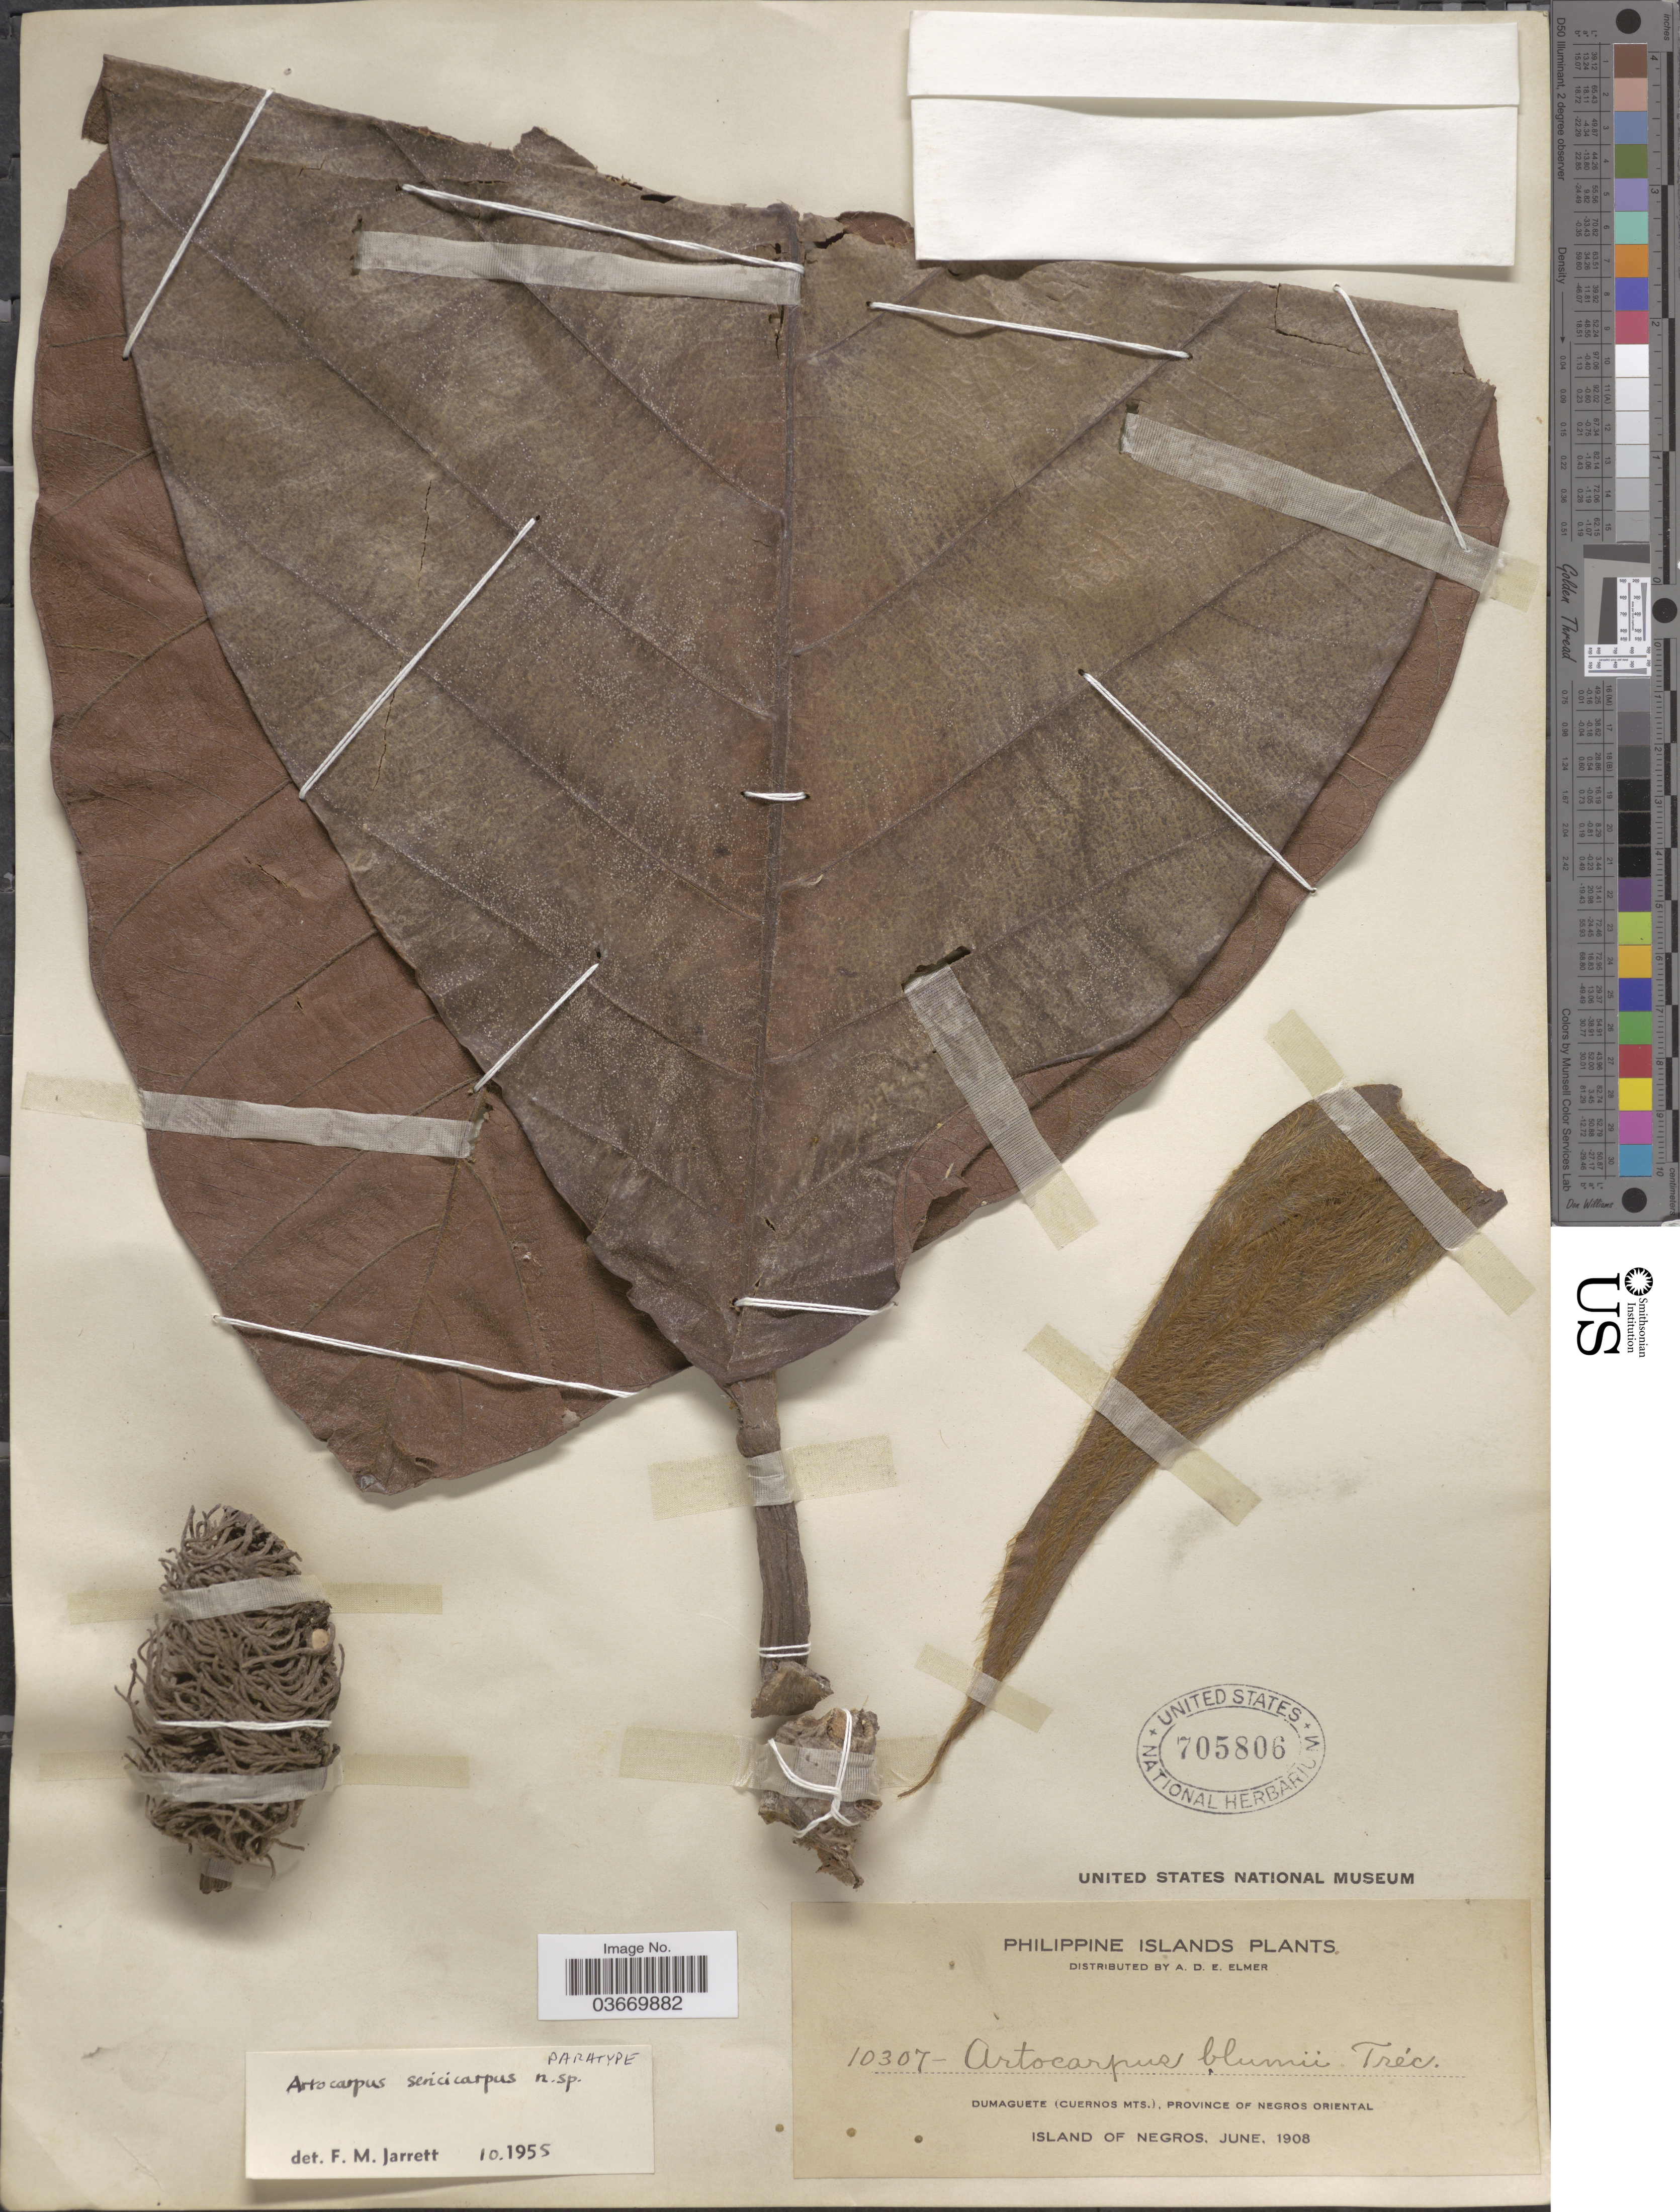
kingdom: Plantae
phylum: Tracheophyta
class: Magnoliopsida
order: Rosales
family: Moraceae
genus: Artocarpus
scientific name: Artocarpus sericicarpus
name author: F.M. Jarrett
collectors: A. D. E. Elmer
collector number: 10307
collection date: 1908-06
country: Philippines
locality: Philippine Islands. Dumaguete (Cuernos Mts.), Province of Negros Oriental. Island of Negros.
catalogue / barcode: US 705806